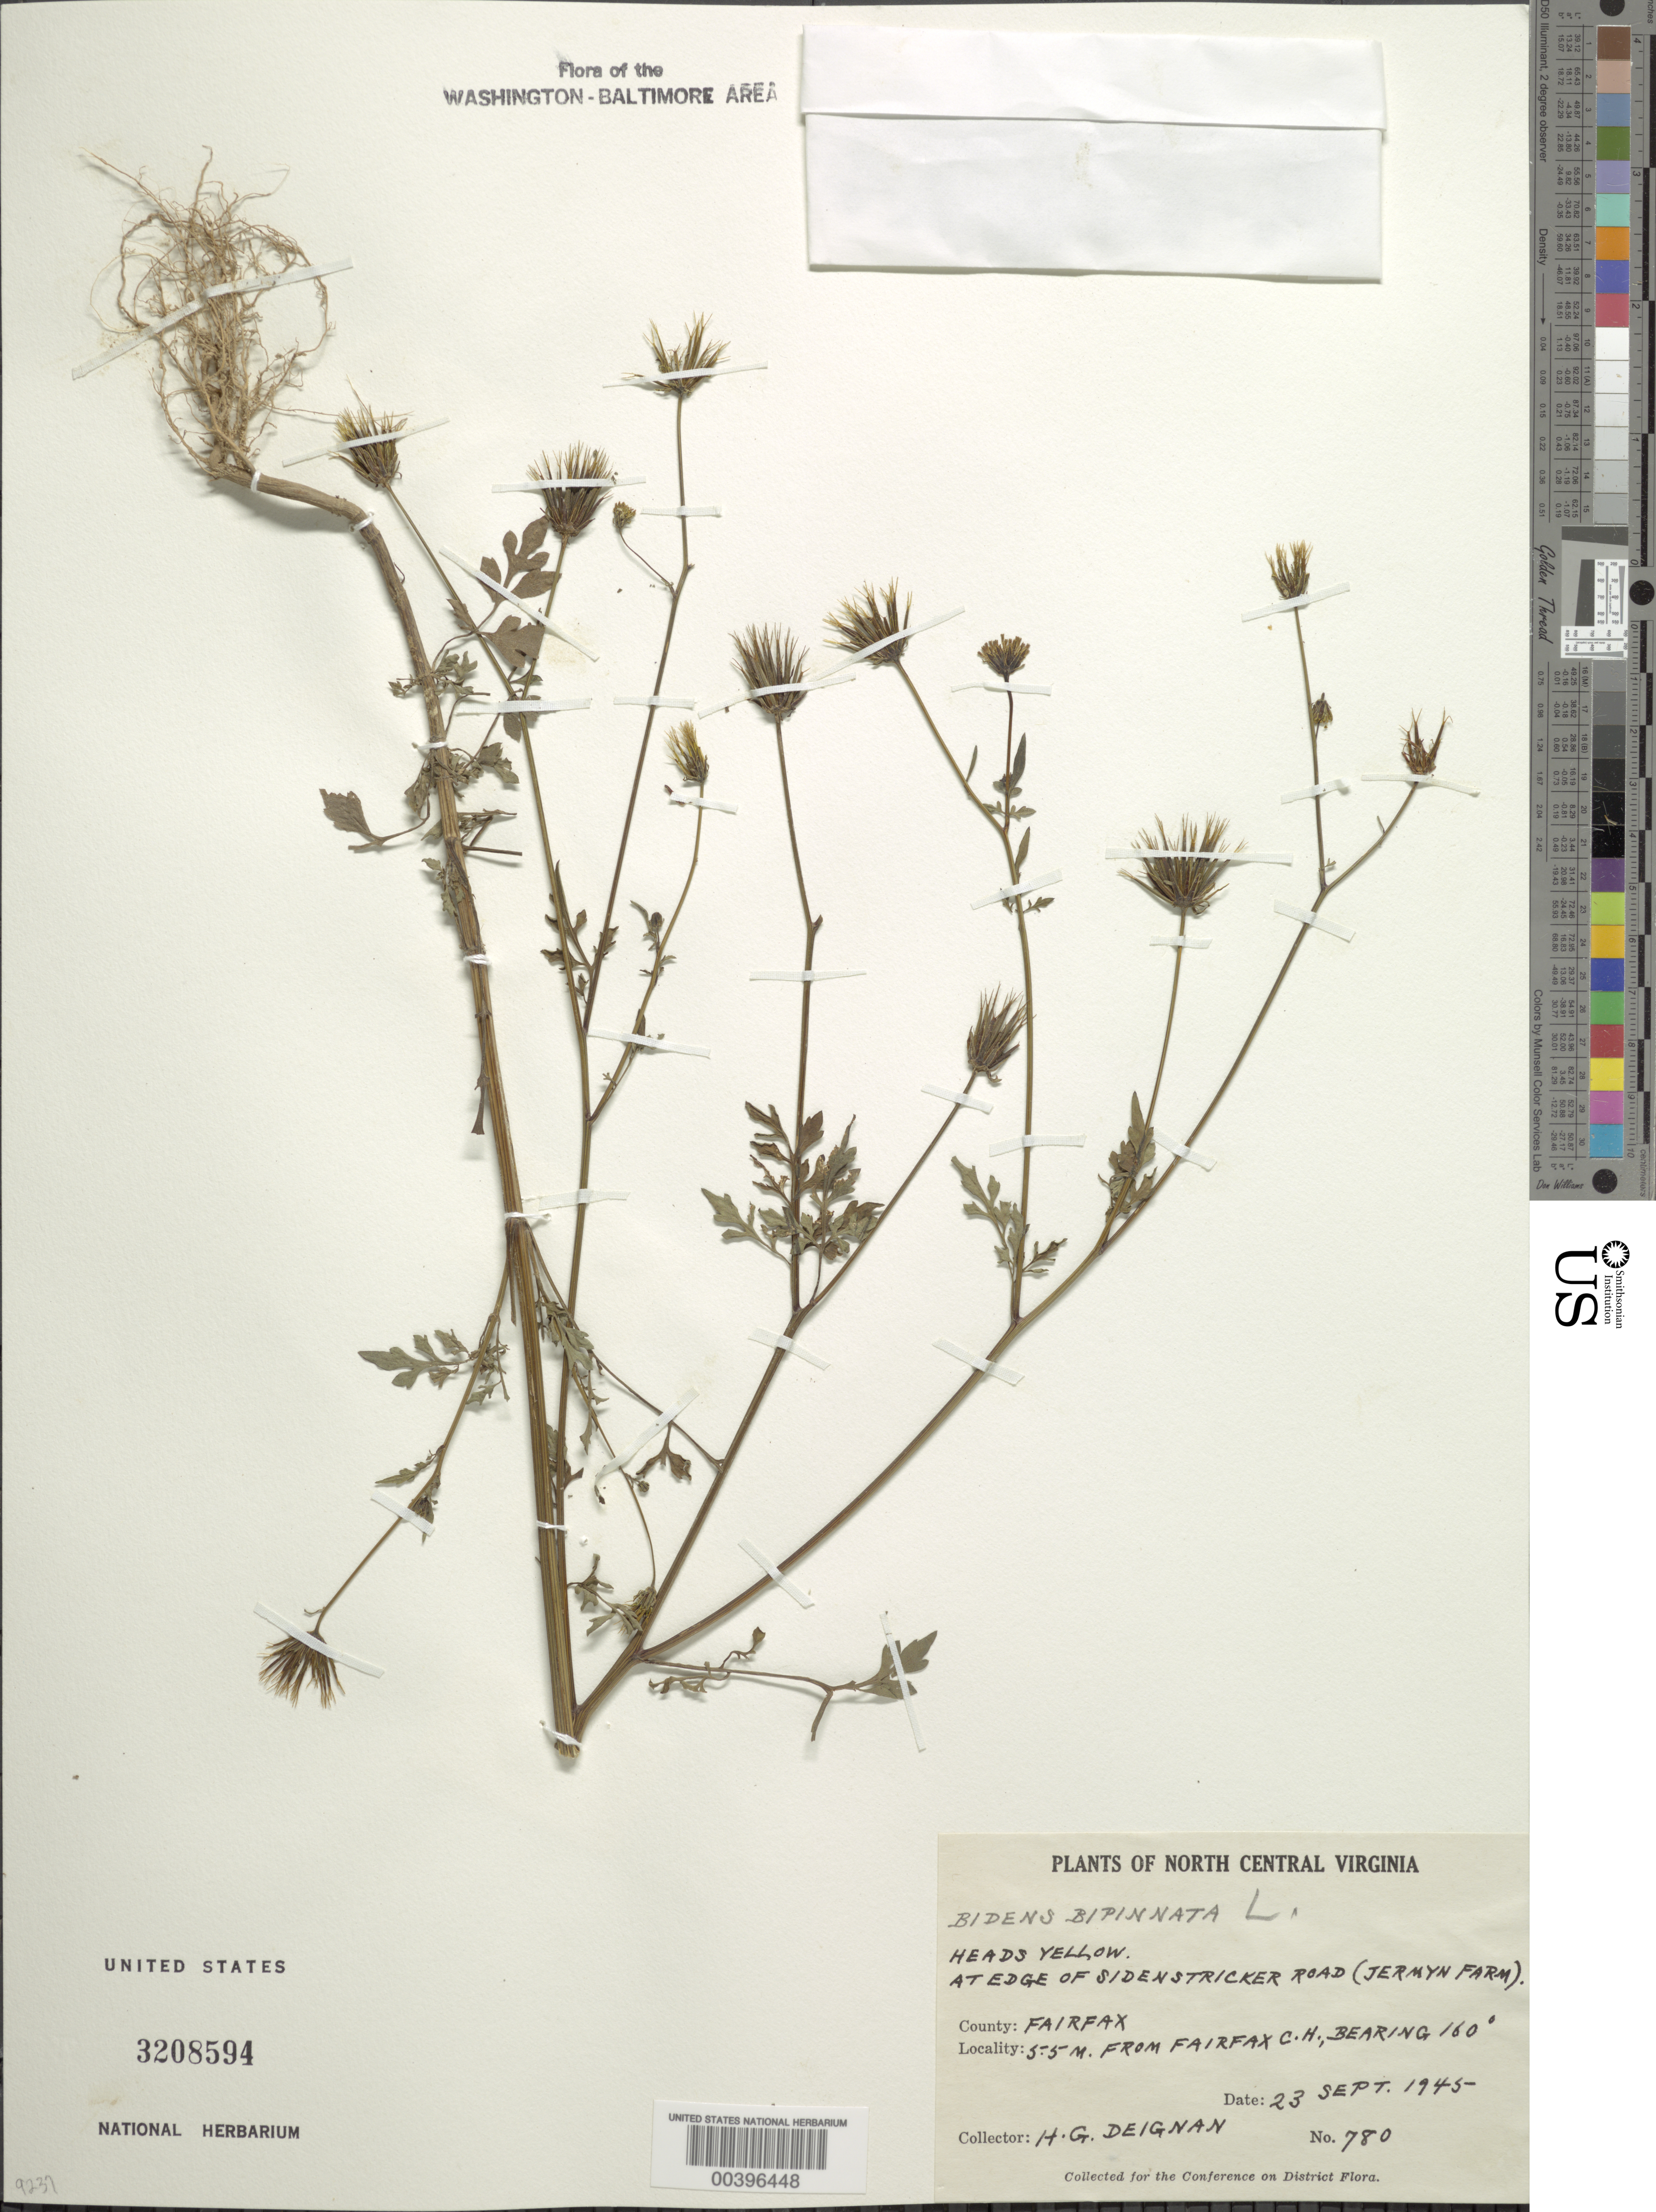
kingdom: Plantae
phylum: Tracheophyta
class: Magnoliopsida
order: Asterales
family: Asteraceae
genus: Bidens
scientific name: Bidens bipinnata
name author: L.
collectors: H. Deignan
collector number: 780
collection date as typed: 23 Sep 1945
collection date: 1945-09-23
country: United States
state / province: Virginia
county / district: Fairfax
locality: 5.5 M from Fairfax County Court House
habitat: Edge of road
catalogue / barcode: US 3208594